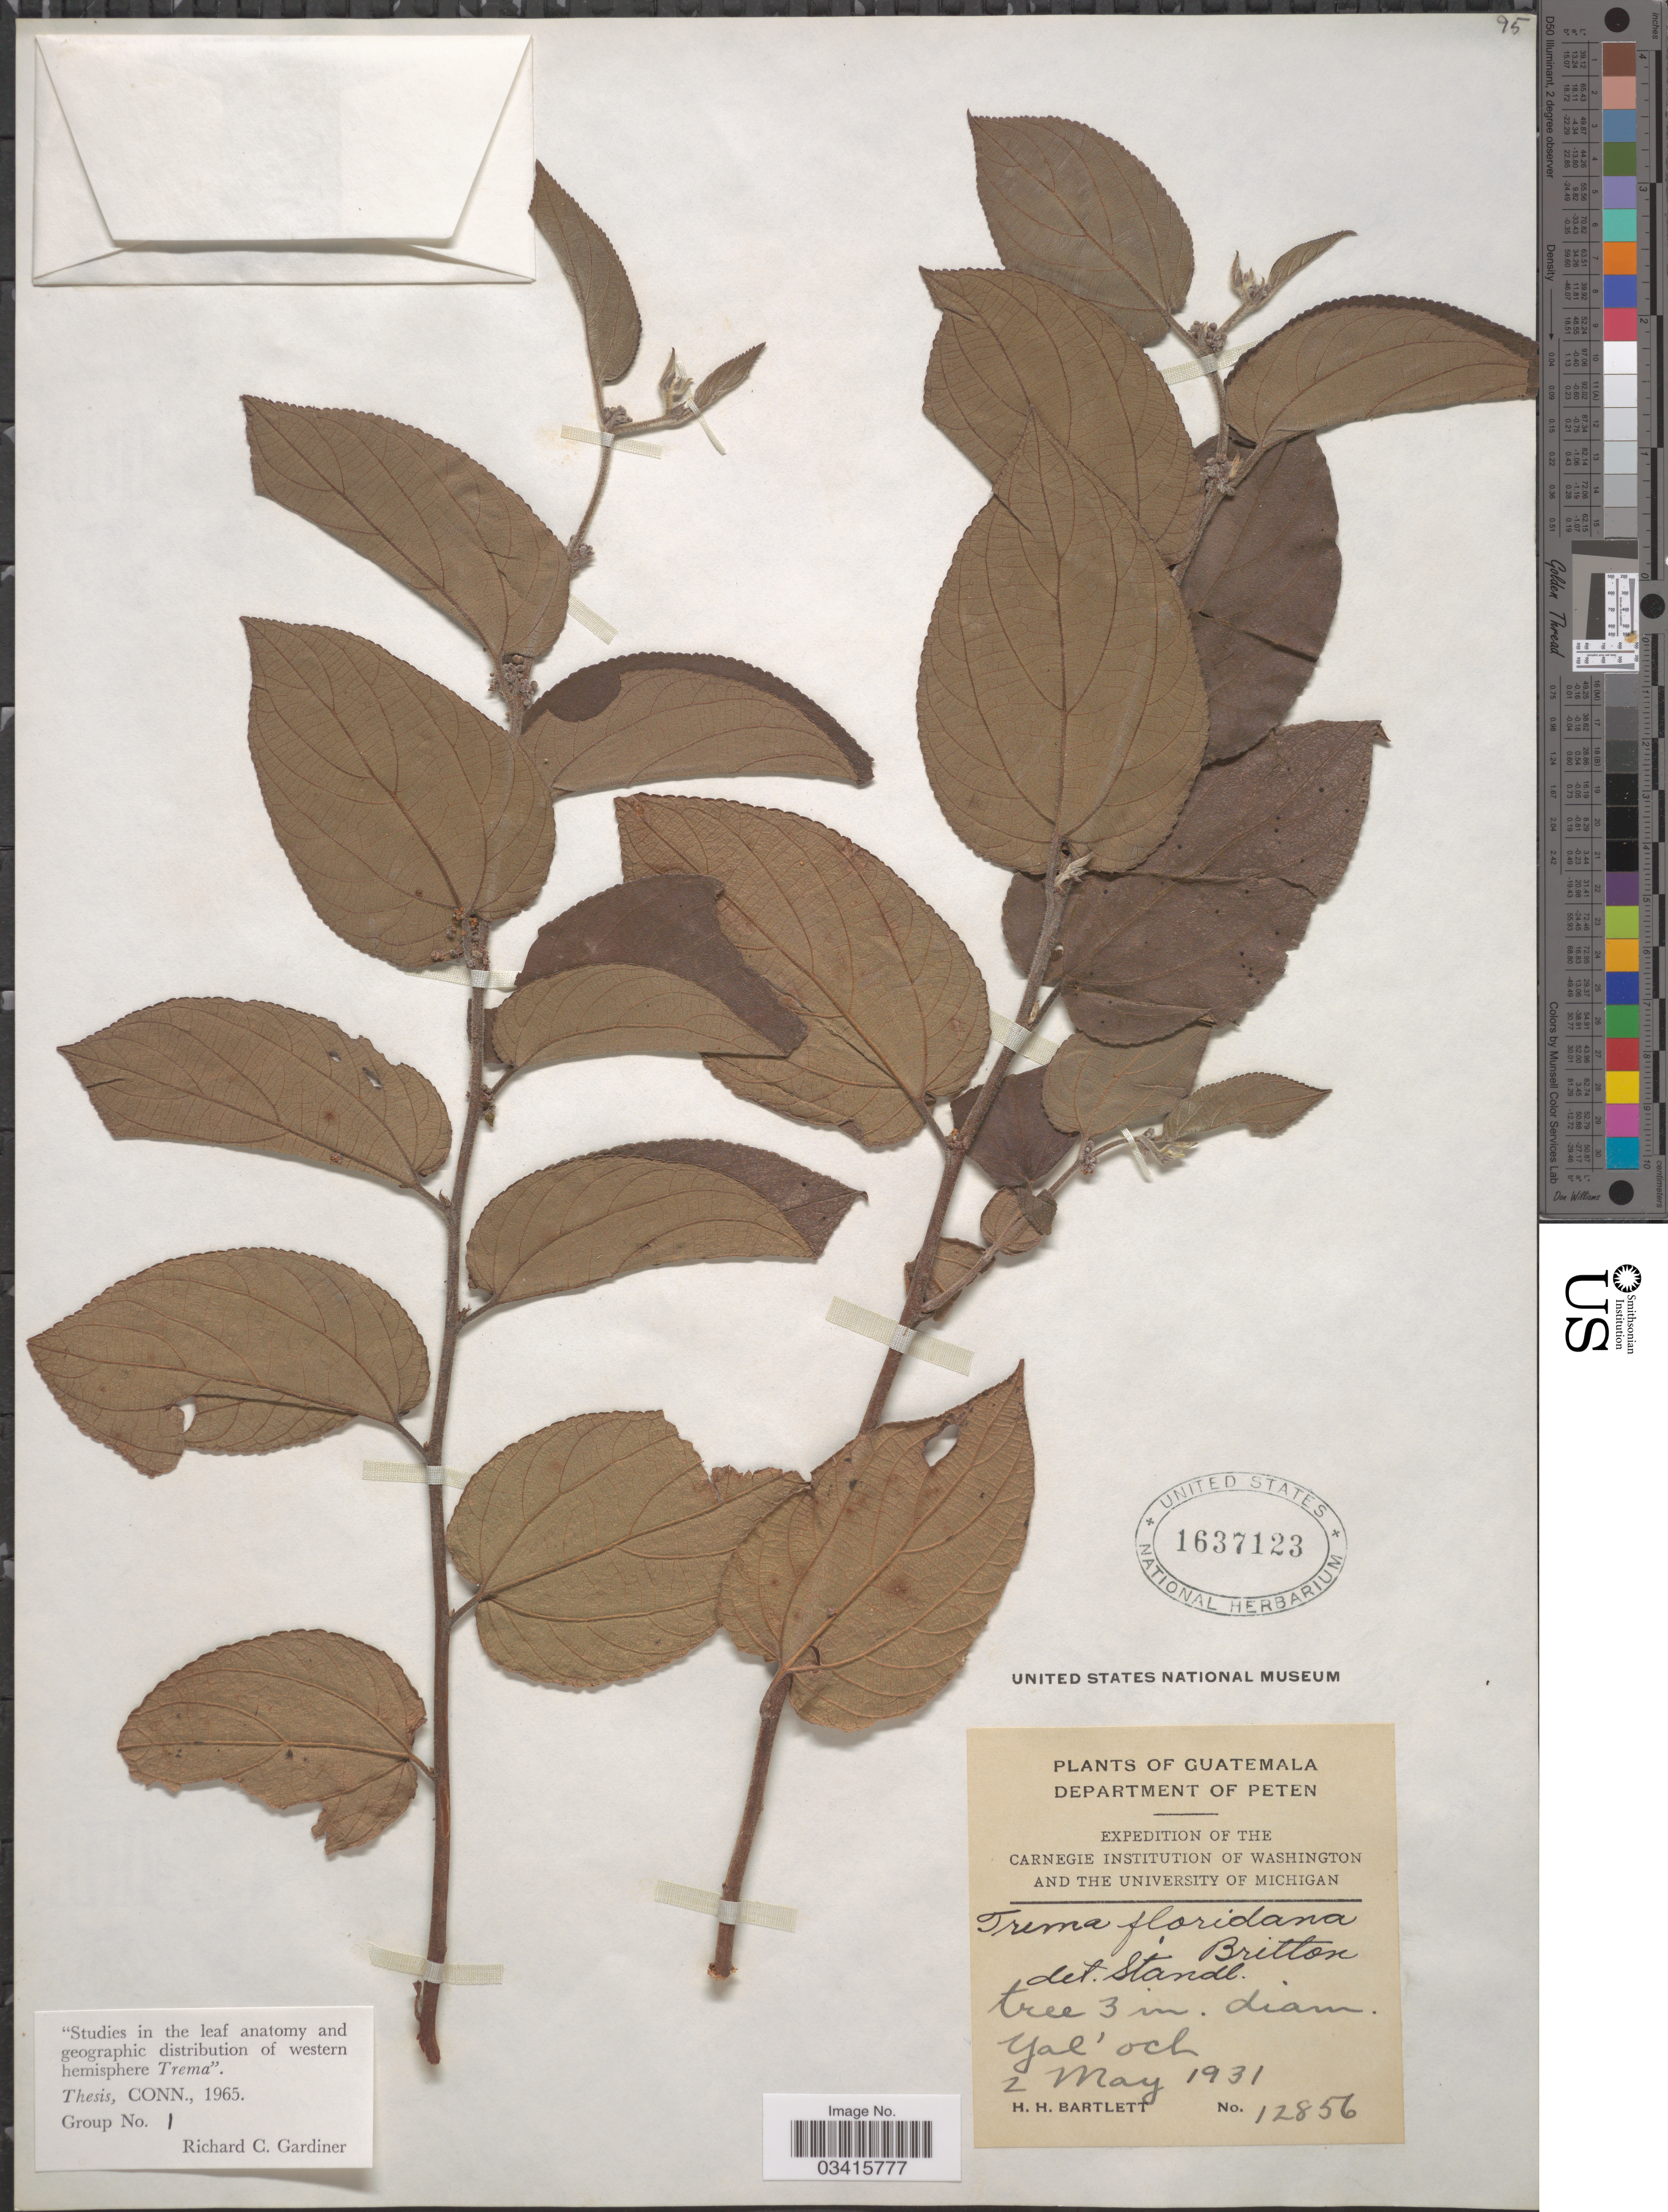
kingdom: Plantae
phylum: Tracheophyta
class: Magnoliopsida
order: Rosales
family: Cannabaceae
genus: Trema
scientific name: Trema floridanum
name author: Britton ex Small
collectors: H. H. Bartlett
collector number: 12856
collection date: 1931-05-02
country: Guatemala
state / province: El Petén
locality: Department of Peten.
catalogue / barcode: US 1637123